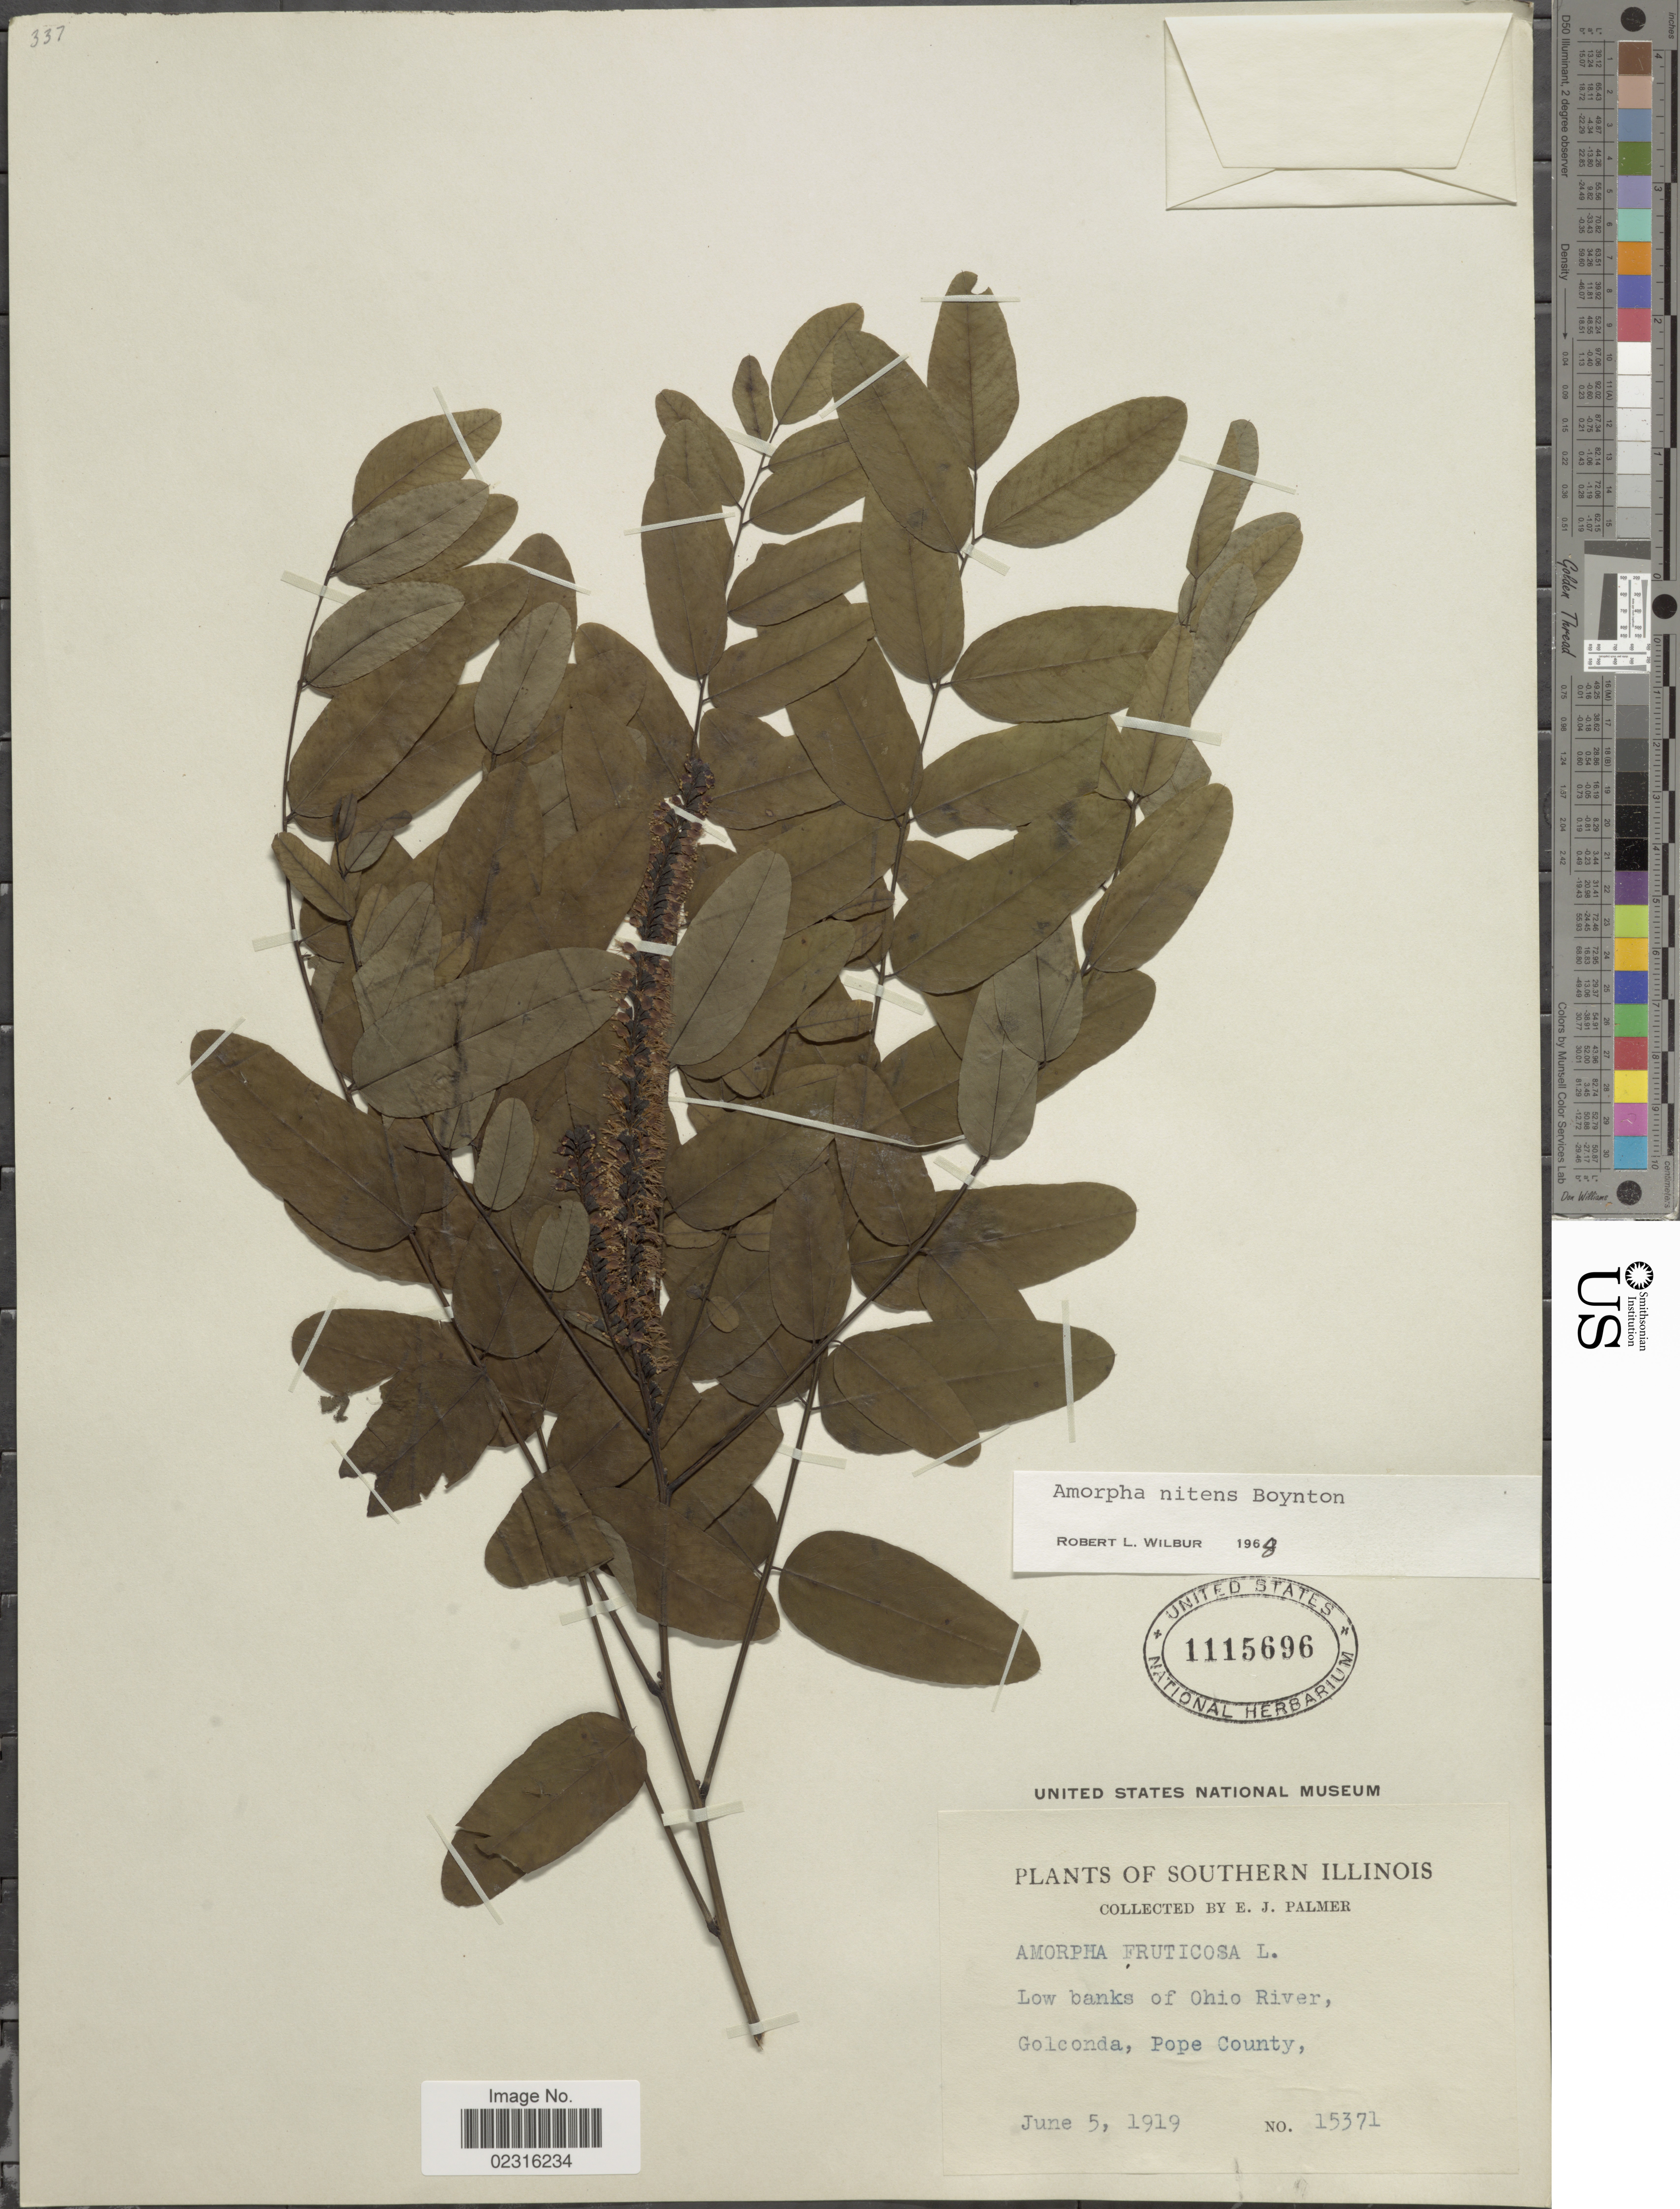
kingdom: Plantae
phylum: Tracheophyta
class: Magnoliopsida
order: Fabales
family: Fabaceae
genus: Amorpha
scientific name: Amorpha nitens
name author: F.E. Boynton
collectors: E. J. Palmer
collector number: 15371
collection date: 1919-06-05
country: United States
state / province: Illinois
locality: Southern Illinois, low banks of Ohio River, Golconda, Pope County.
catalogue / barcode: US 1115696